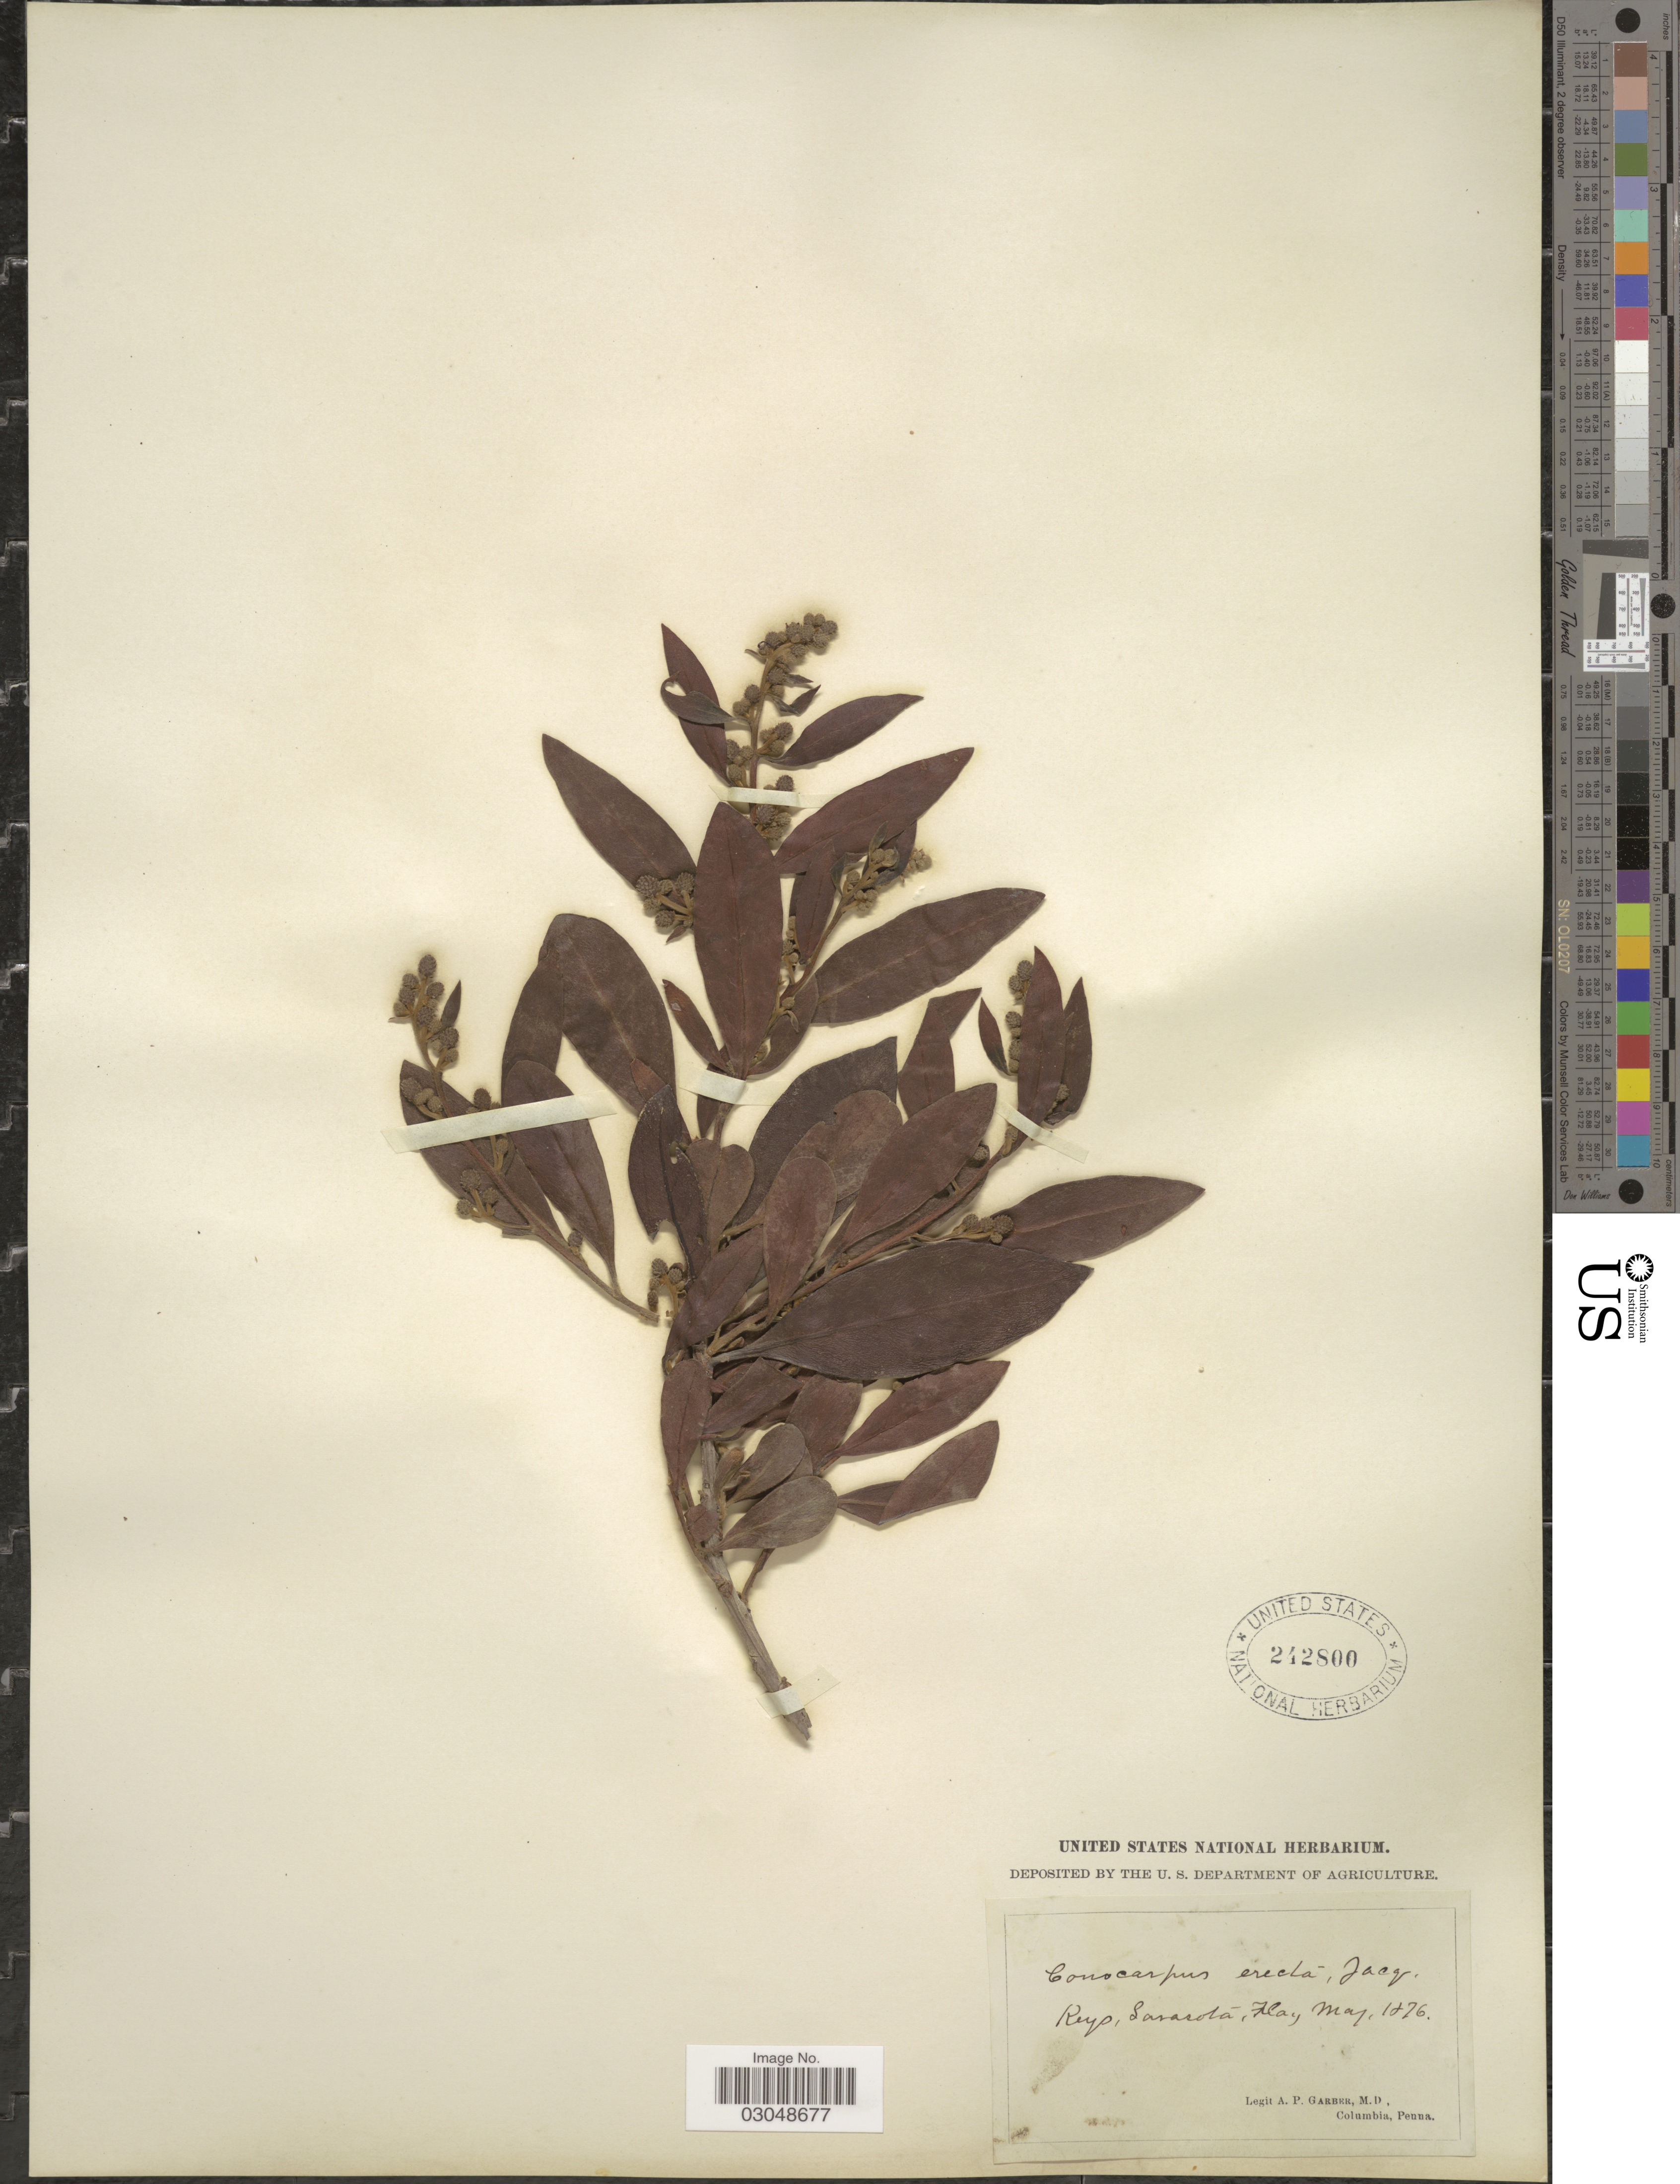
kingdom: Plantae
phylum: Tracheophyta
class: Magnoliopsida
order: Myrtales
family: Combretaceae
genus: Conocarpus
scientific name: Conocarpus erectus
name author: L.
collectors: A. P. Garber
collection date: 1876-05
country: United States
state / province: Florida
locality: Keys, Sarasota, Fla.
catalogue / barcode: US 242800